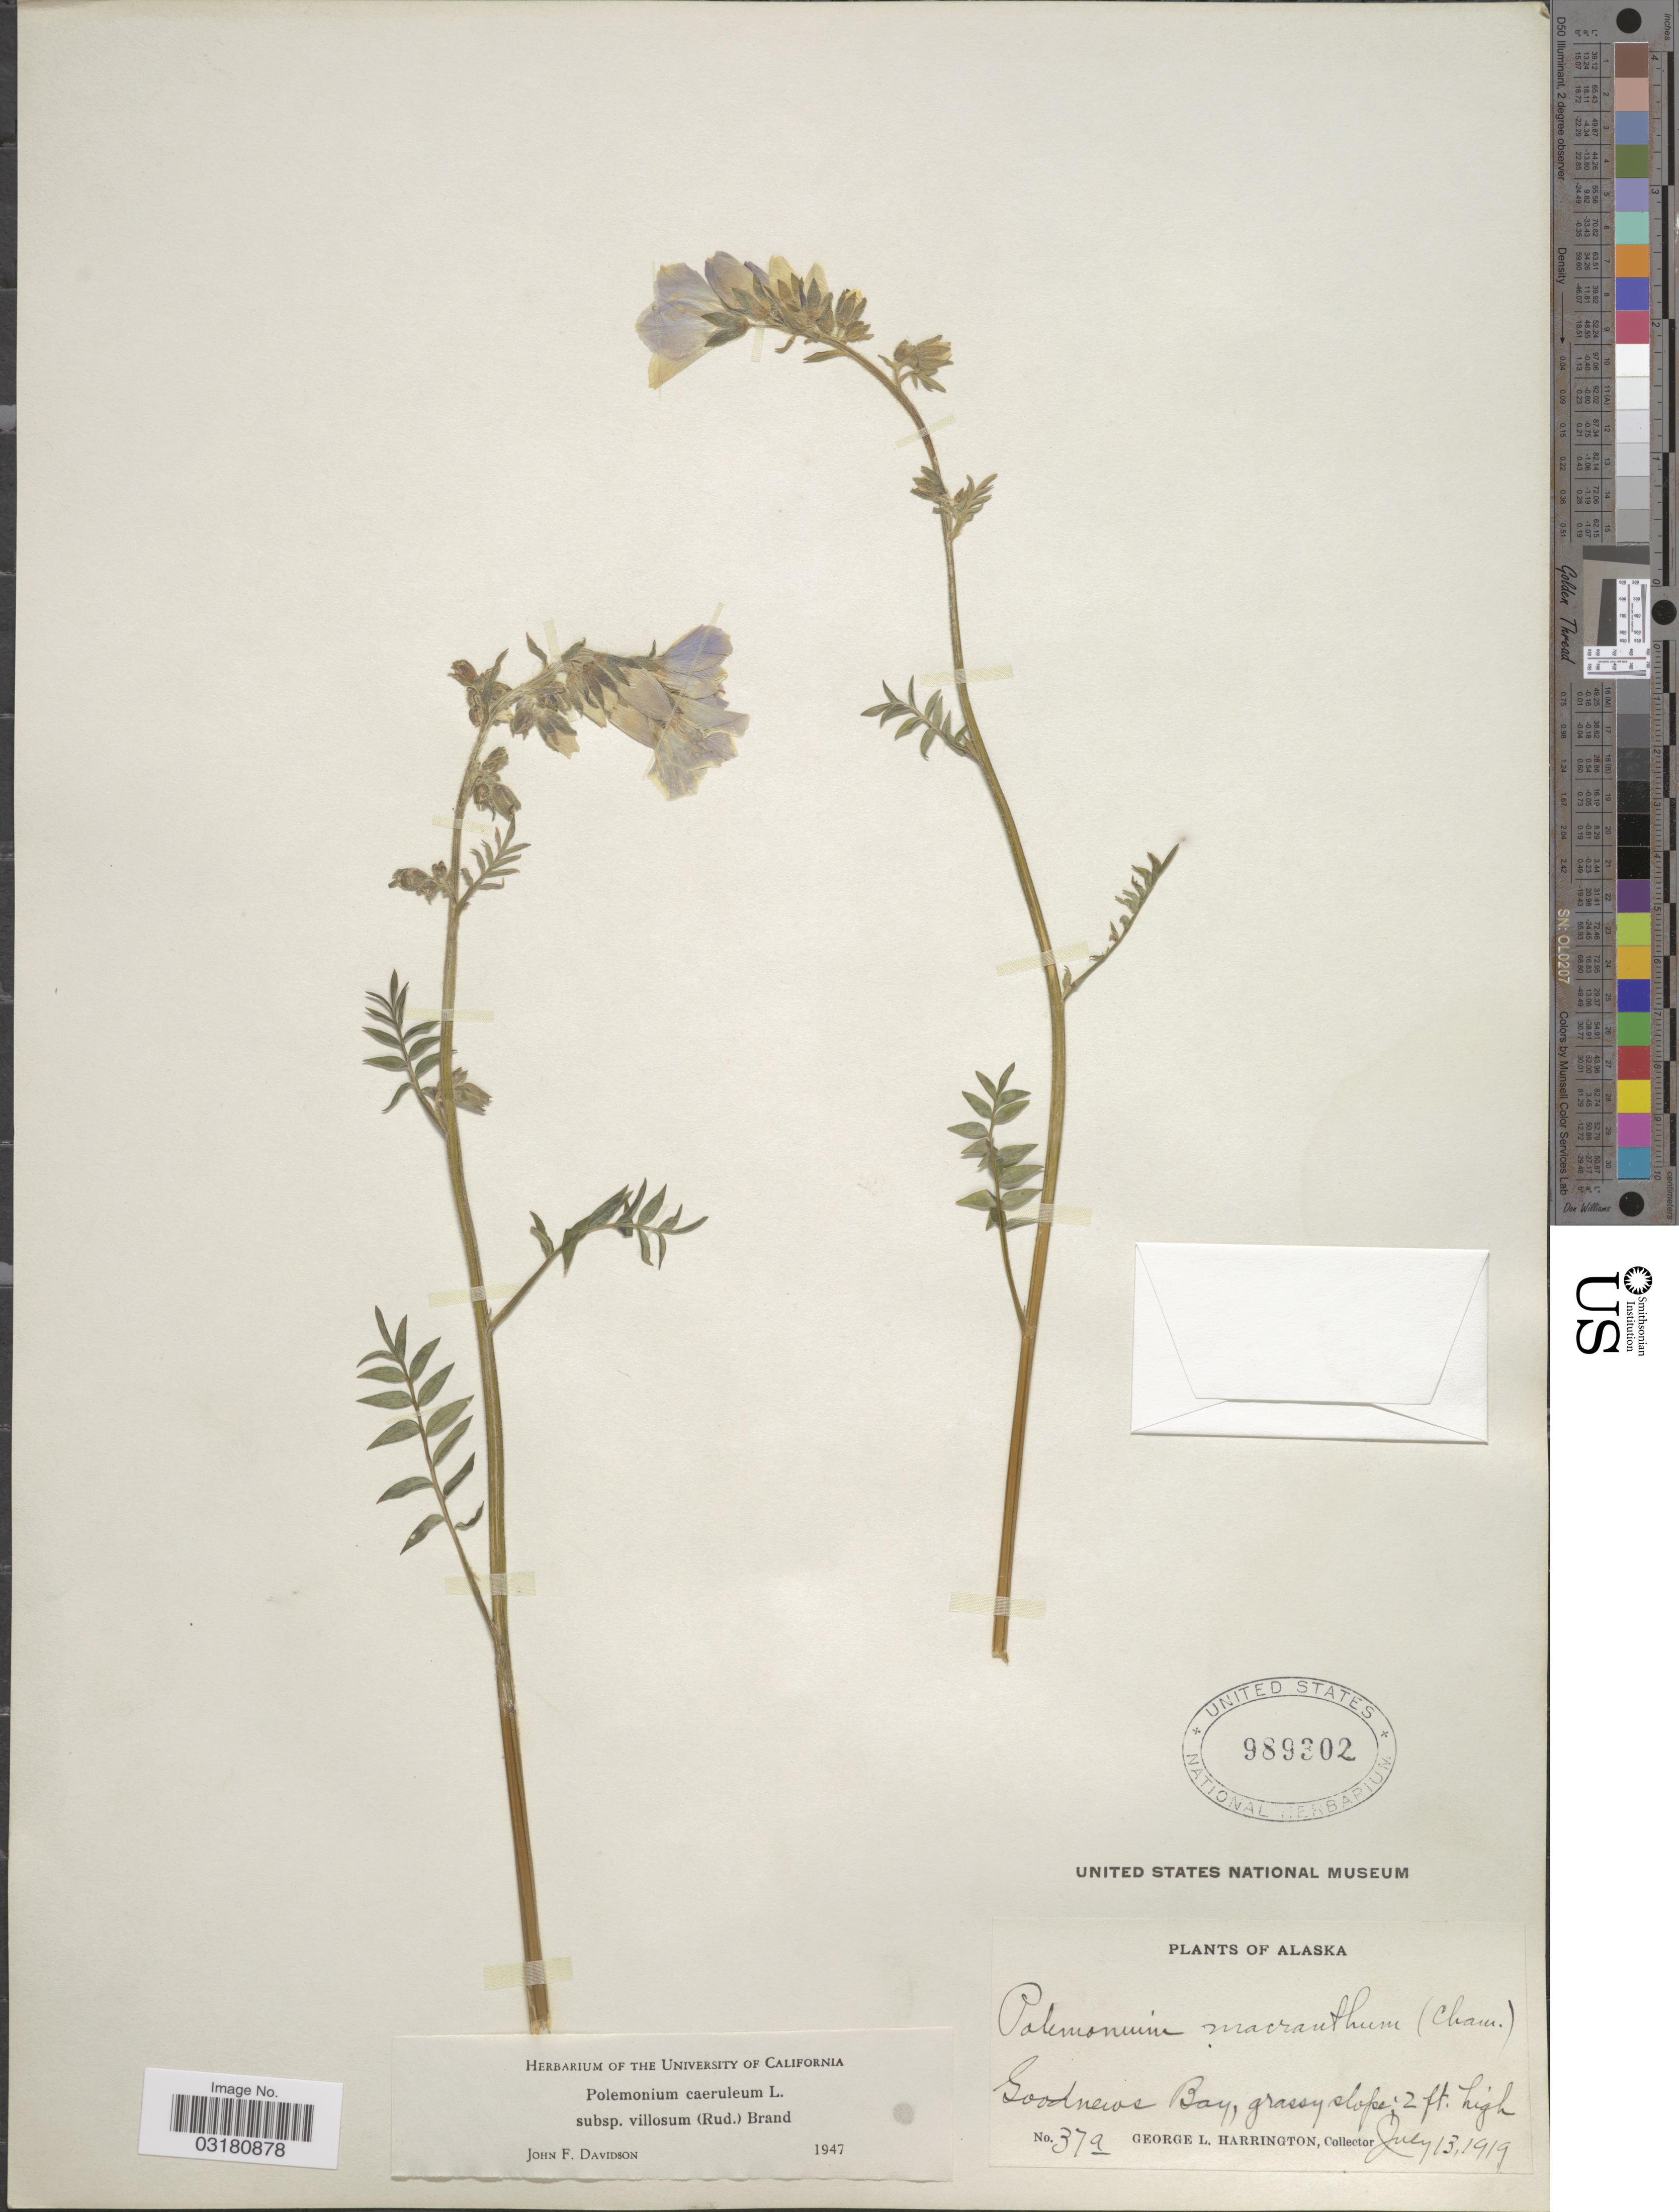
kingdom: Plantae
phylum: Tracheophyta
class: Magnoliopsida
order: Ericales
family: Polemoniaceae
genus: Polemonium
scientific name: Polemonium caeruleum subsp. villosum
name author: (Rudolph ex Georgi) Brand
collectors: G. Harrington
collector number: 37a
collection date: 1919-07-13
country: United States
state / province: Alaska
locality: Goodnews Bay.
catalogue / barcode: US 989302